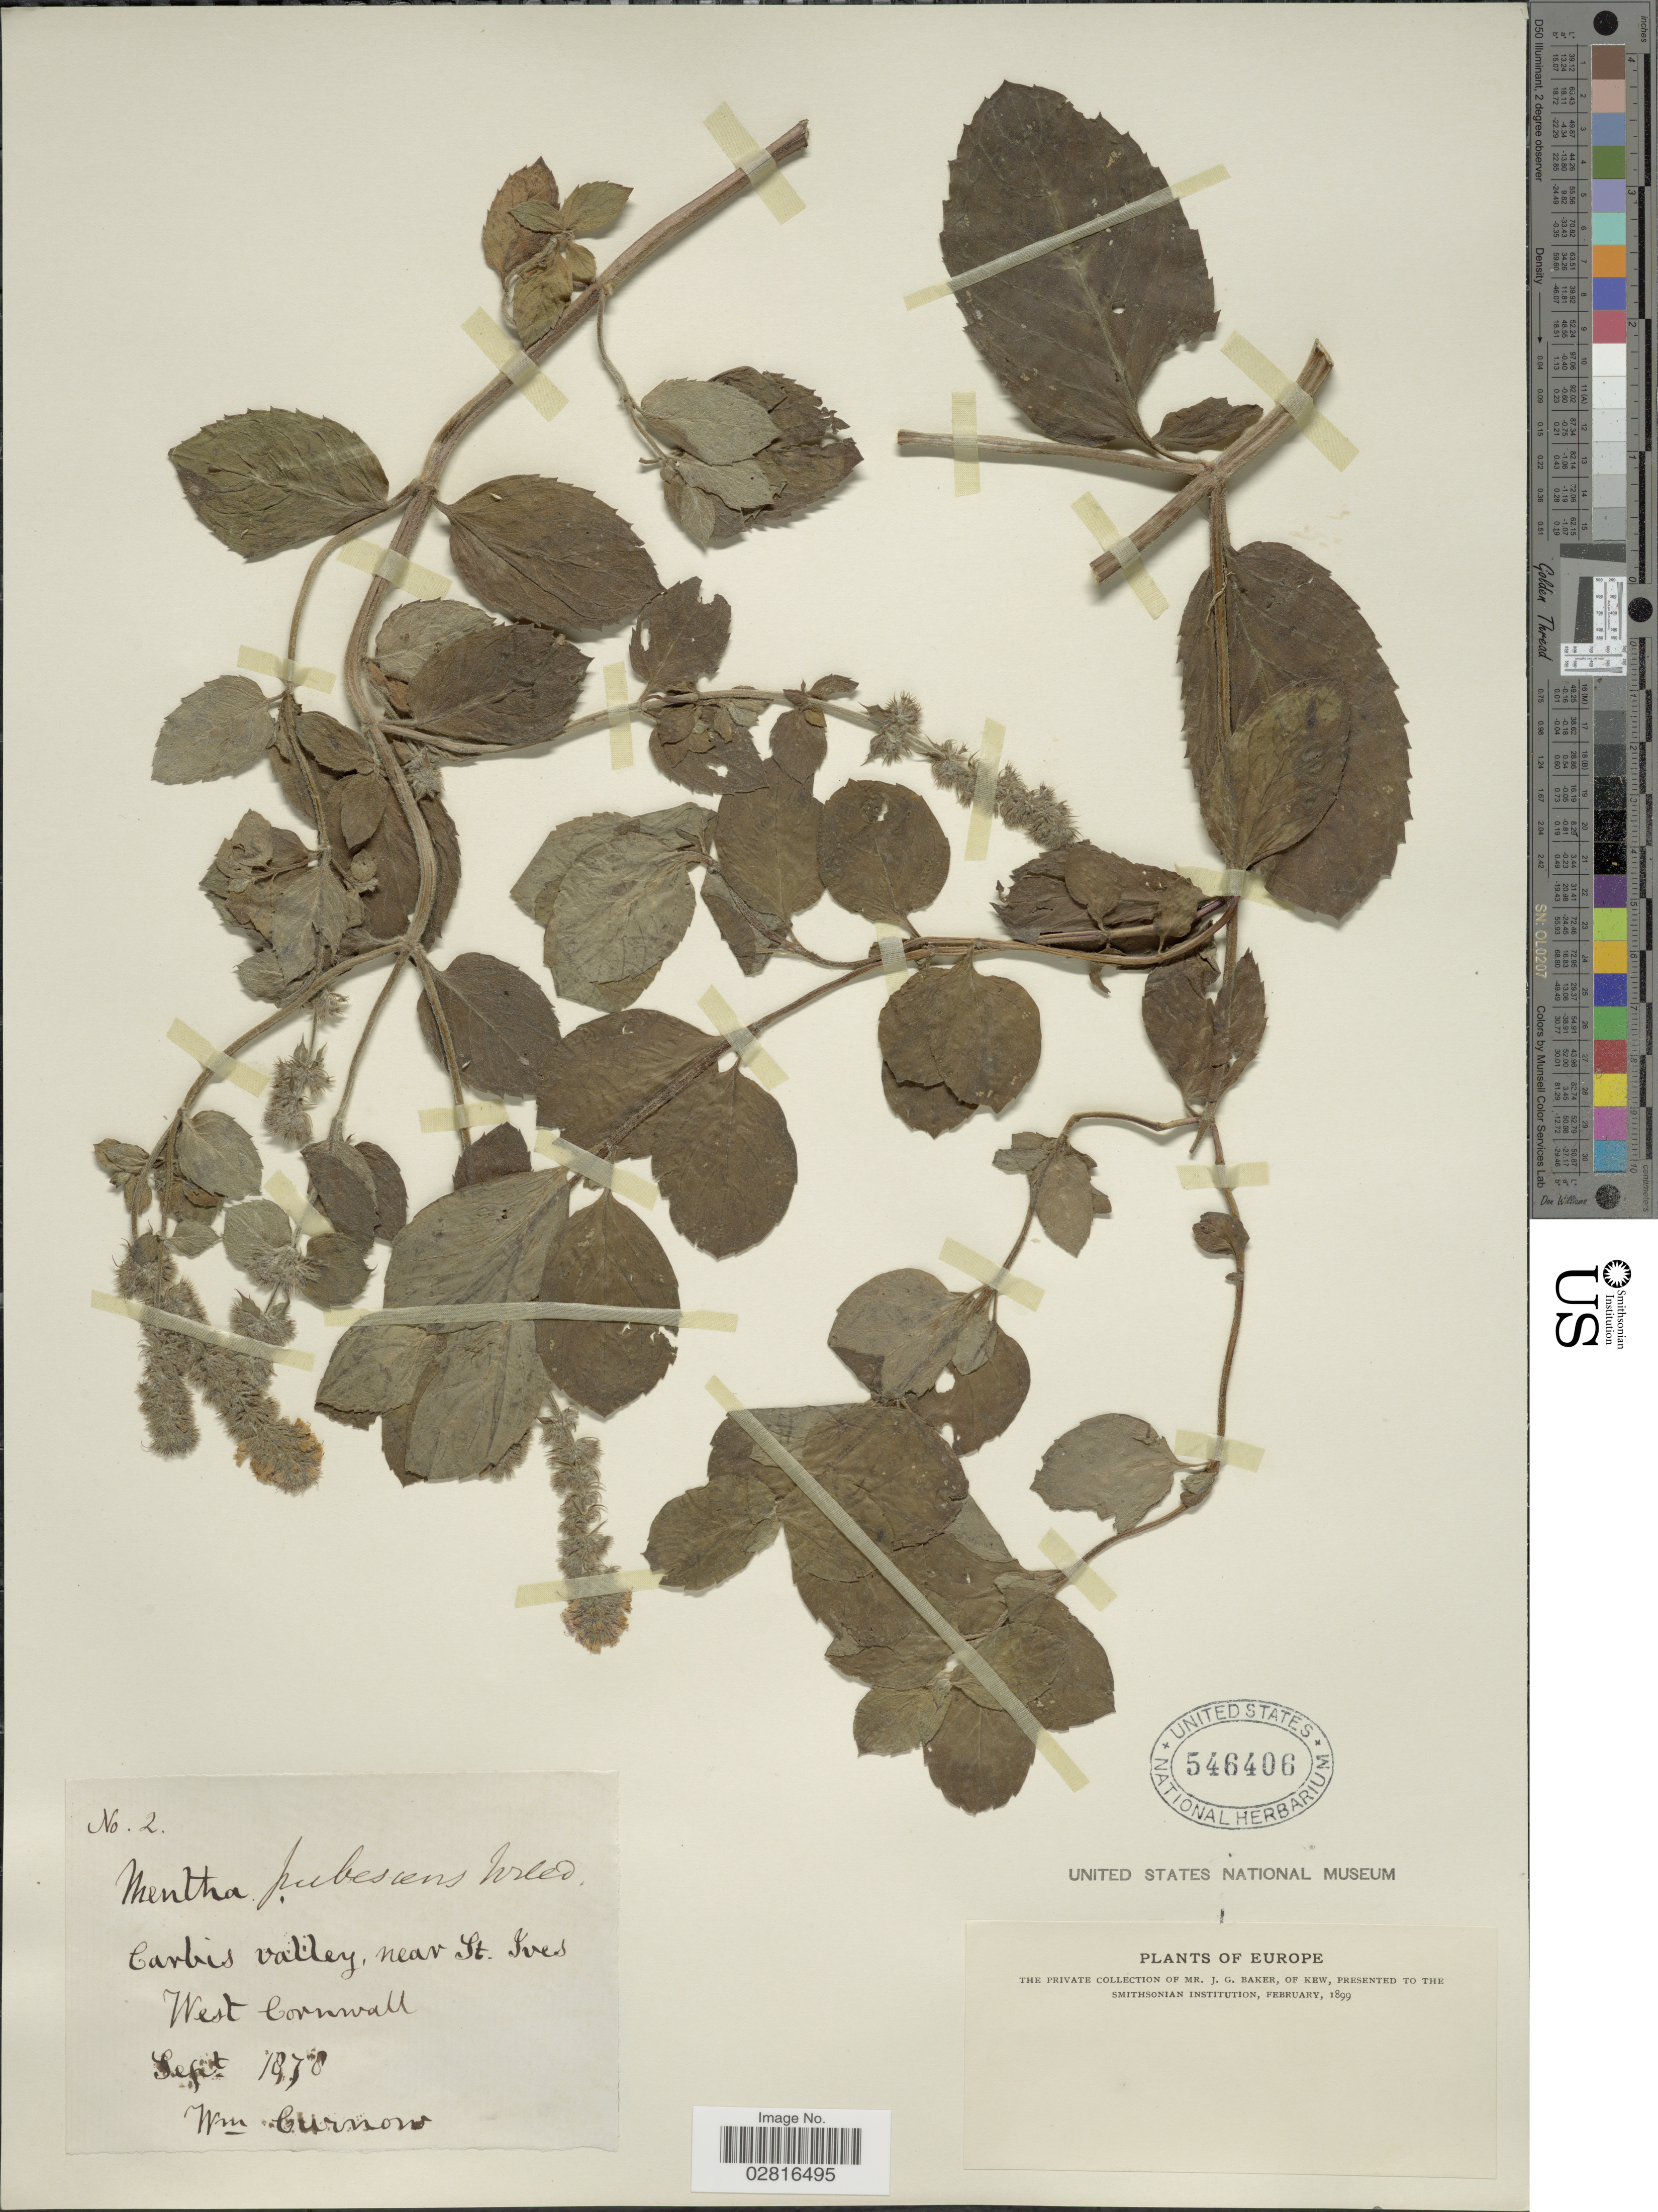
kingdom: Plantae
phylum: Tracheophyta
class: Magnoliopsida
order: Lamiales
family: Lamiaceae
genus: Mentha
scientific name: Mentha x pubescens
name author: Willd.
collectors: W. Curnow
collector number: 2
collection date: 1878-09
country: United Kingdom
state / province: England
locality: Carbis valley, near St. Ives. West Cornwall. Europe.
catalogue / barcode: US 546406